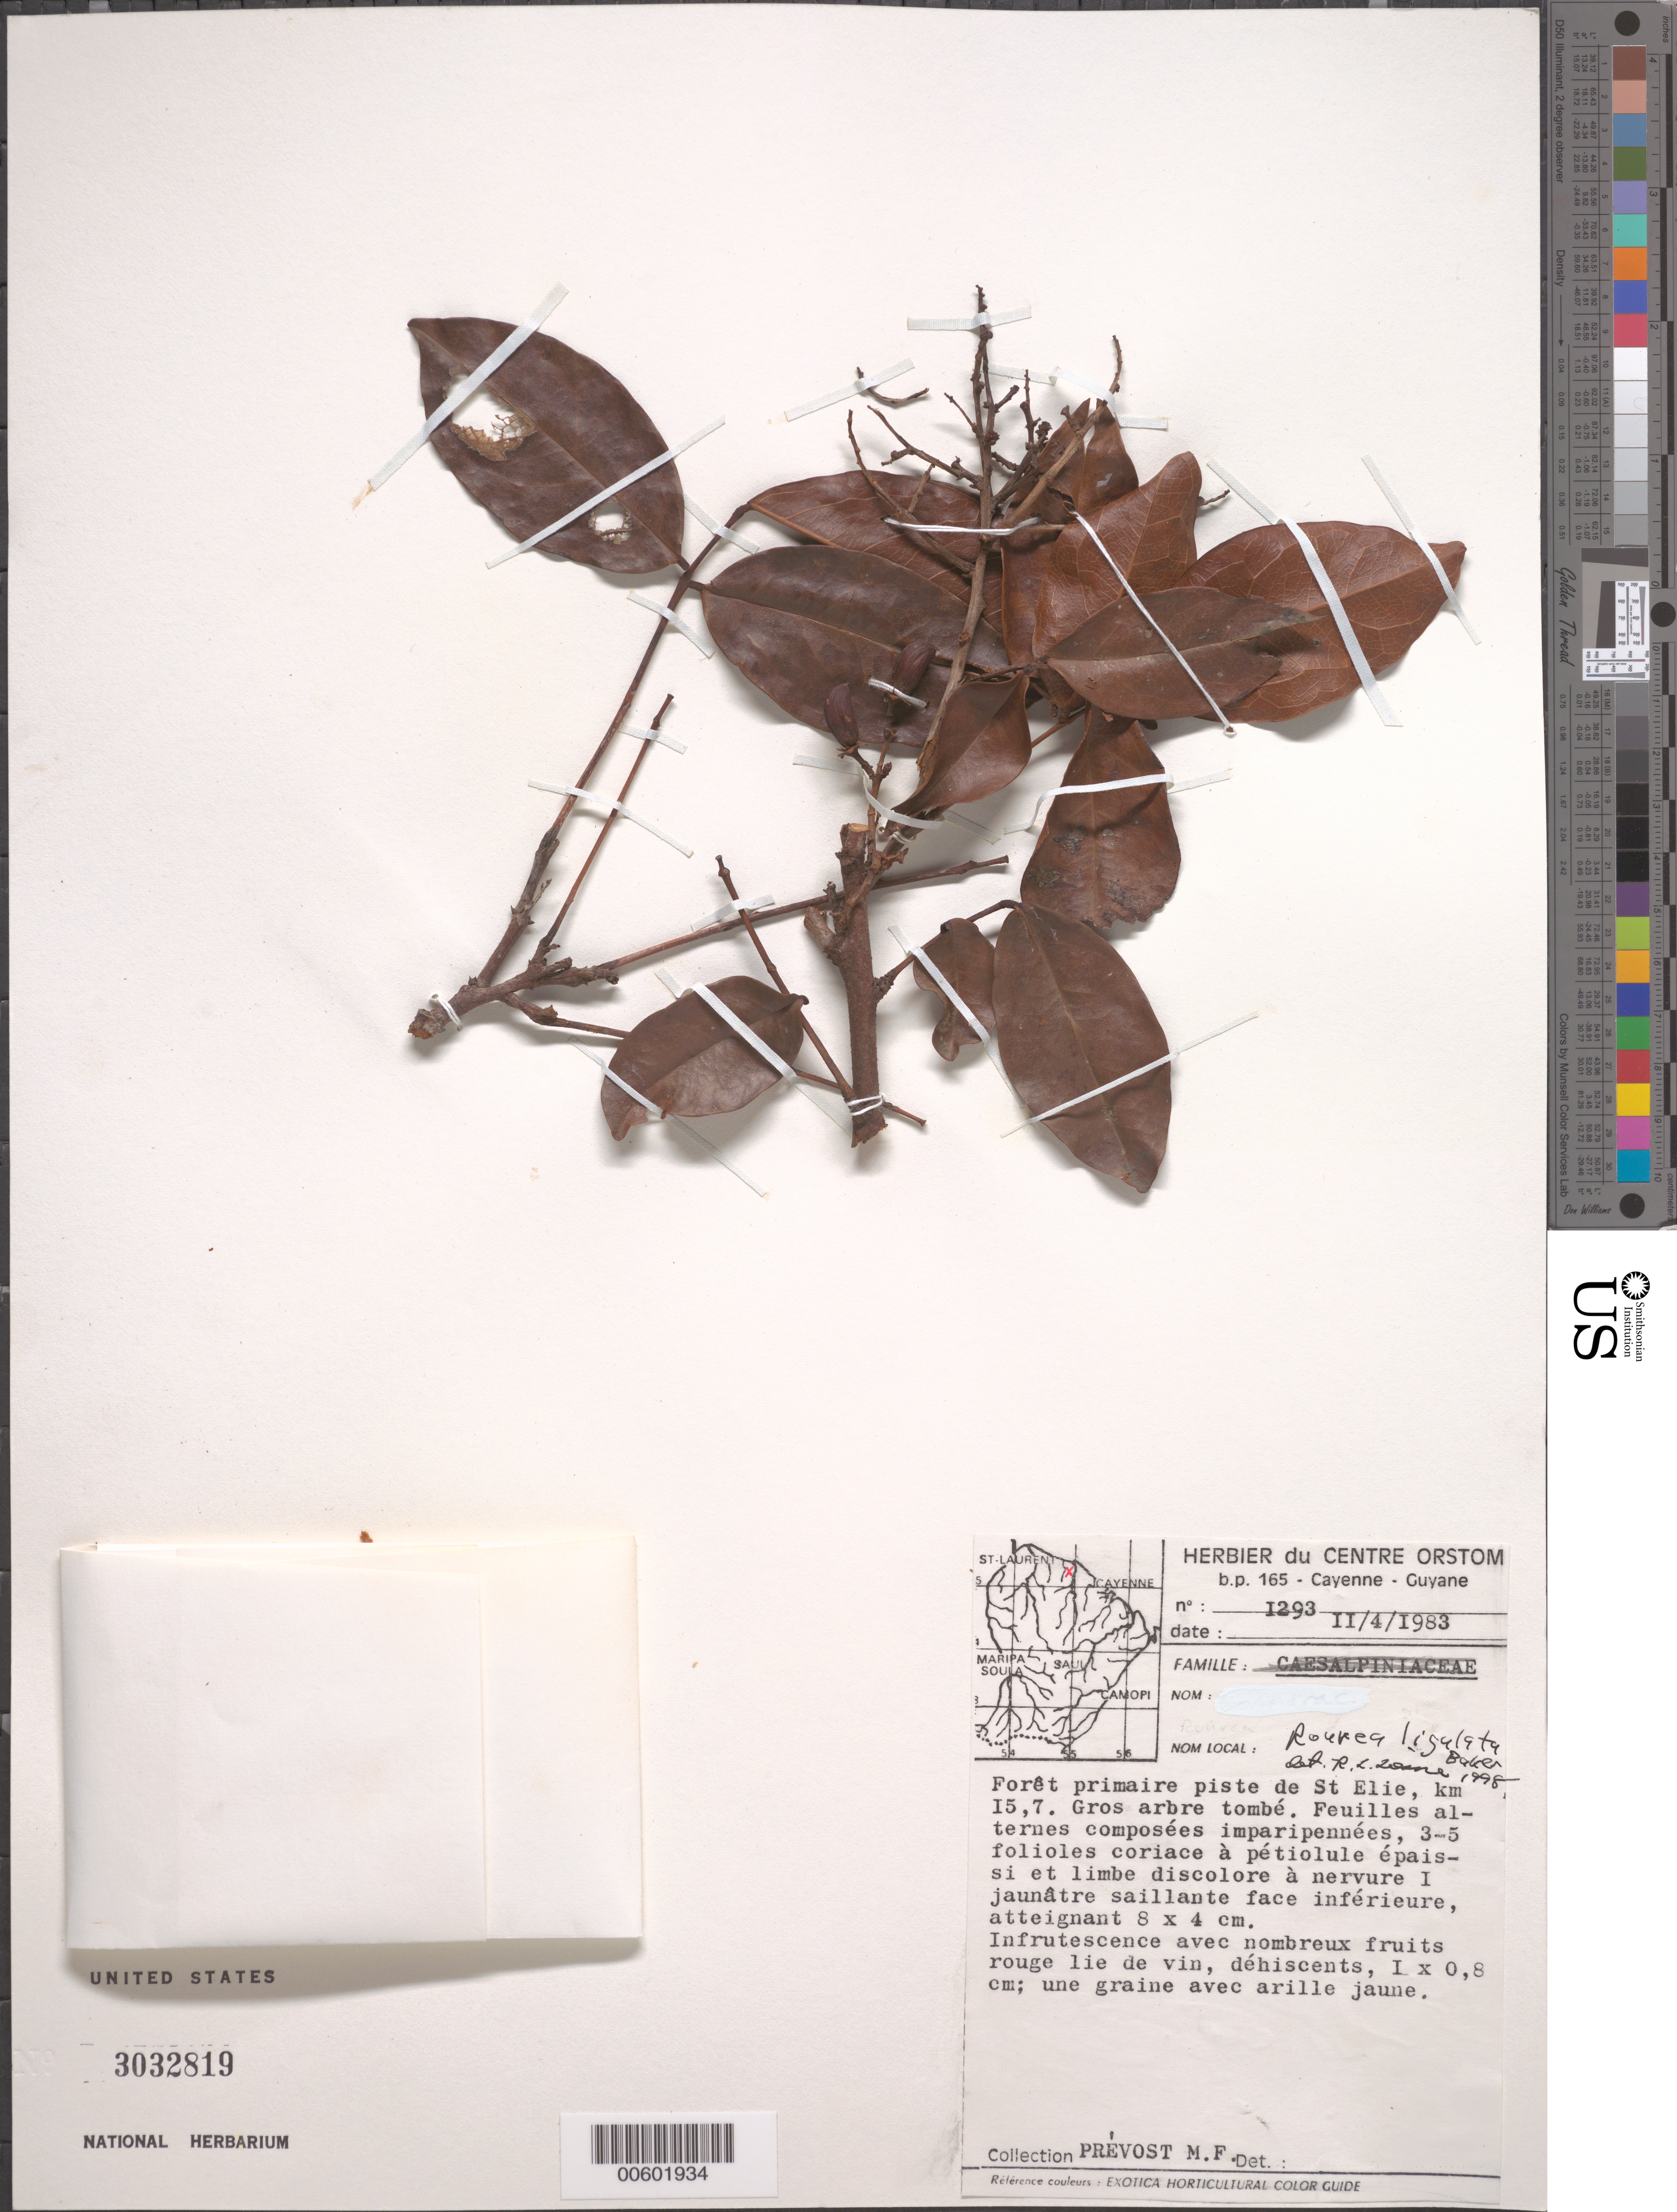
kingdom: Plantae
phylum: Tracheophyta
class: Magnoliopsida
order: Oxalidales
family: Connaraceae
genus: Rourea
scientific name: Rourea ligulata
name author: Baker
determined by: Liesner, R. L.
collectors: M.-F. Prévost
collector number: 1293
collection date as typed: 4-Feb-83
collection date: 1983-02-04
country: French Guiana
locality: Piste de Saint-Élie, pk. 15.7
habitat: Foret primaire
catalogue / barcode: US 3032819